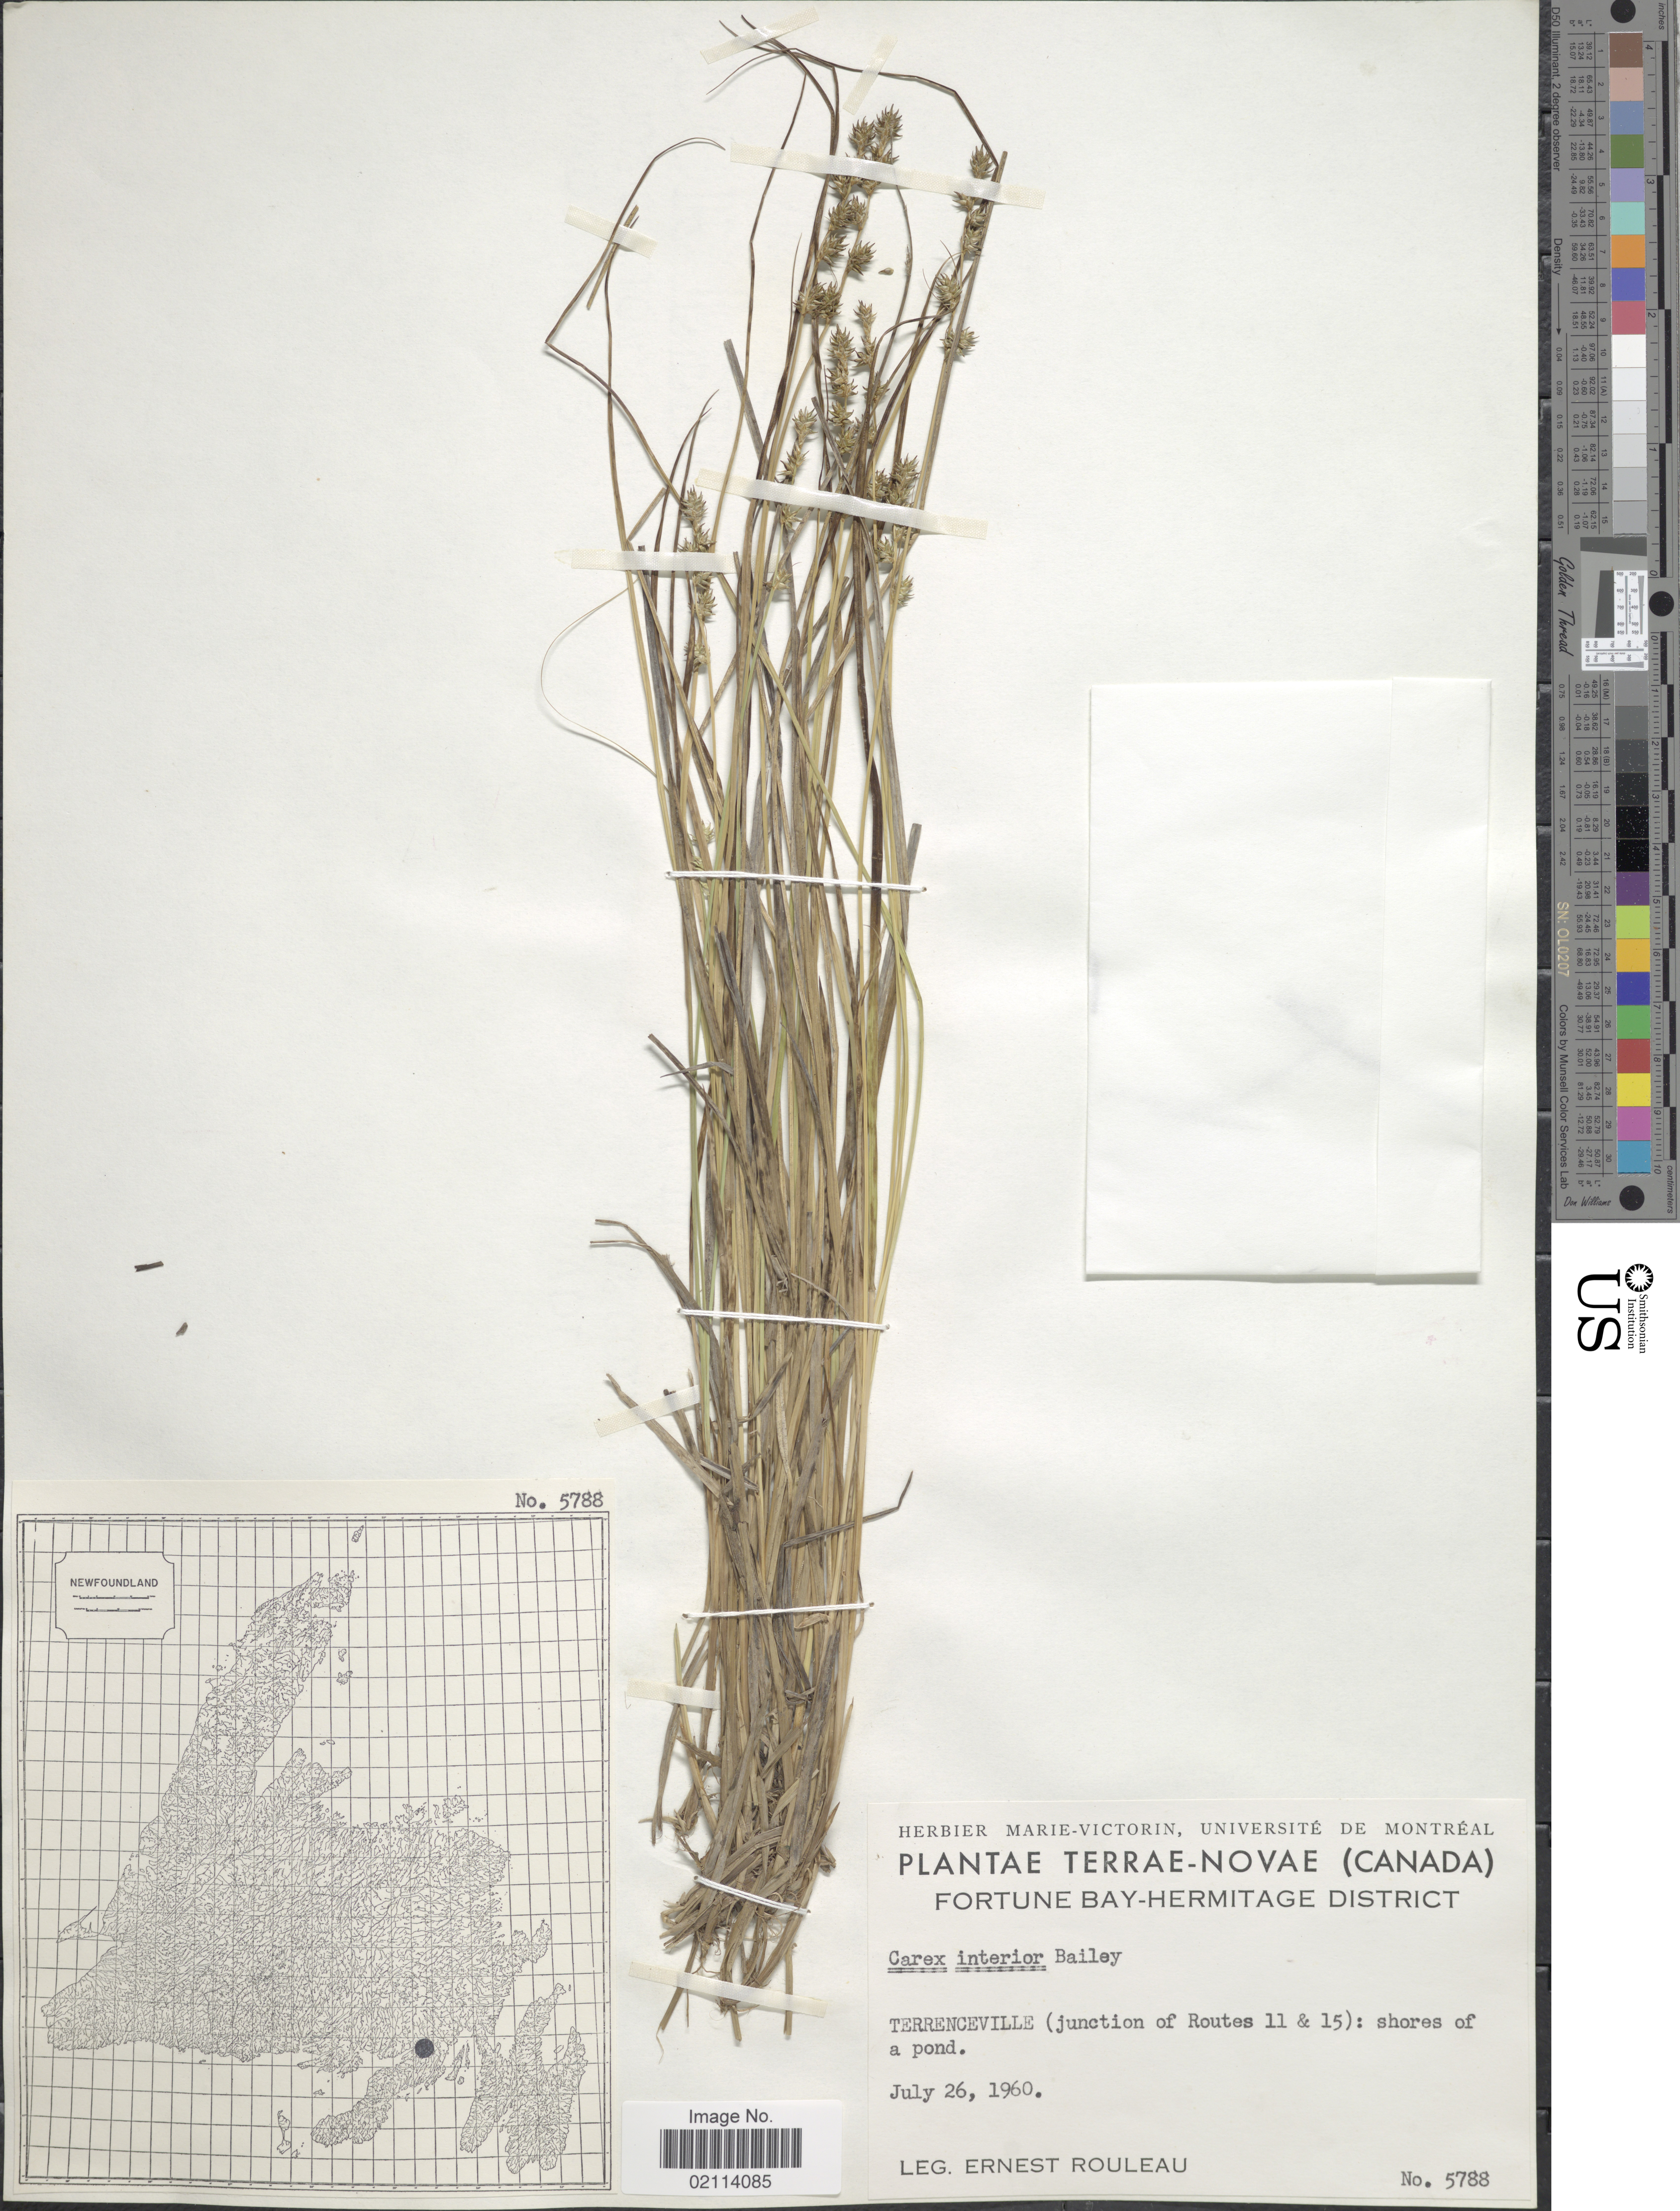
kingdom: Plantae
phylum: Tracheophyta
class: Liliopsida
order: Poales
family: Cyperaceae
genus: Carex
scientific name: Carex interior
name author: L.H. Bailey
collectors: E. Rouleau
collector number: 5788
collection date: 1960-07-26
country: Canada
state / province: Newfoundland and Labrador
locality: Terrae-Novae, Fortune Bay-Hermitage District, Terrenceville (junction of Routes 11 & 15): shores of a pond.